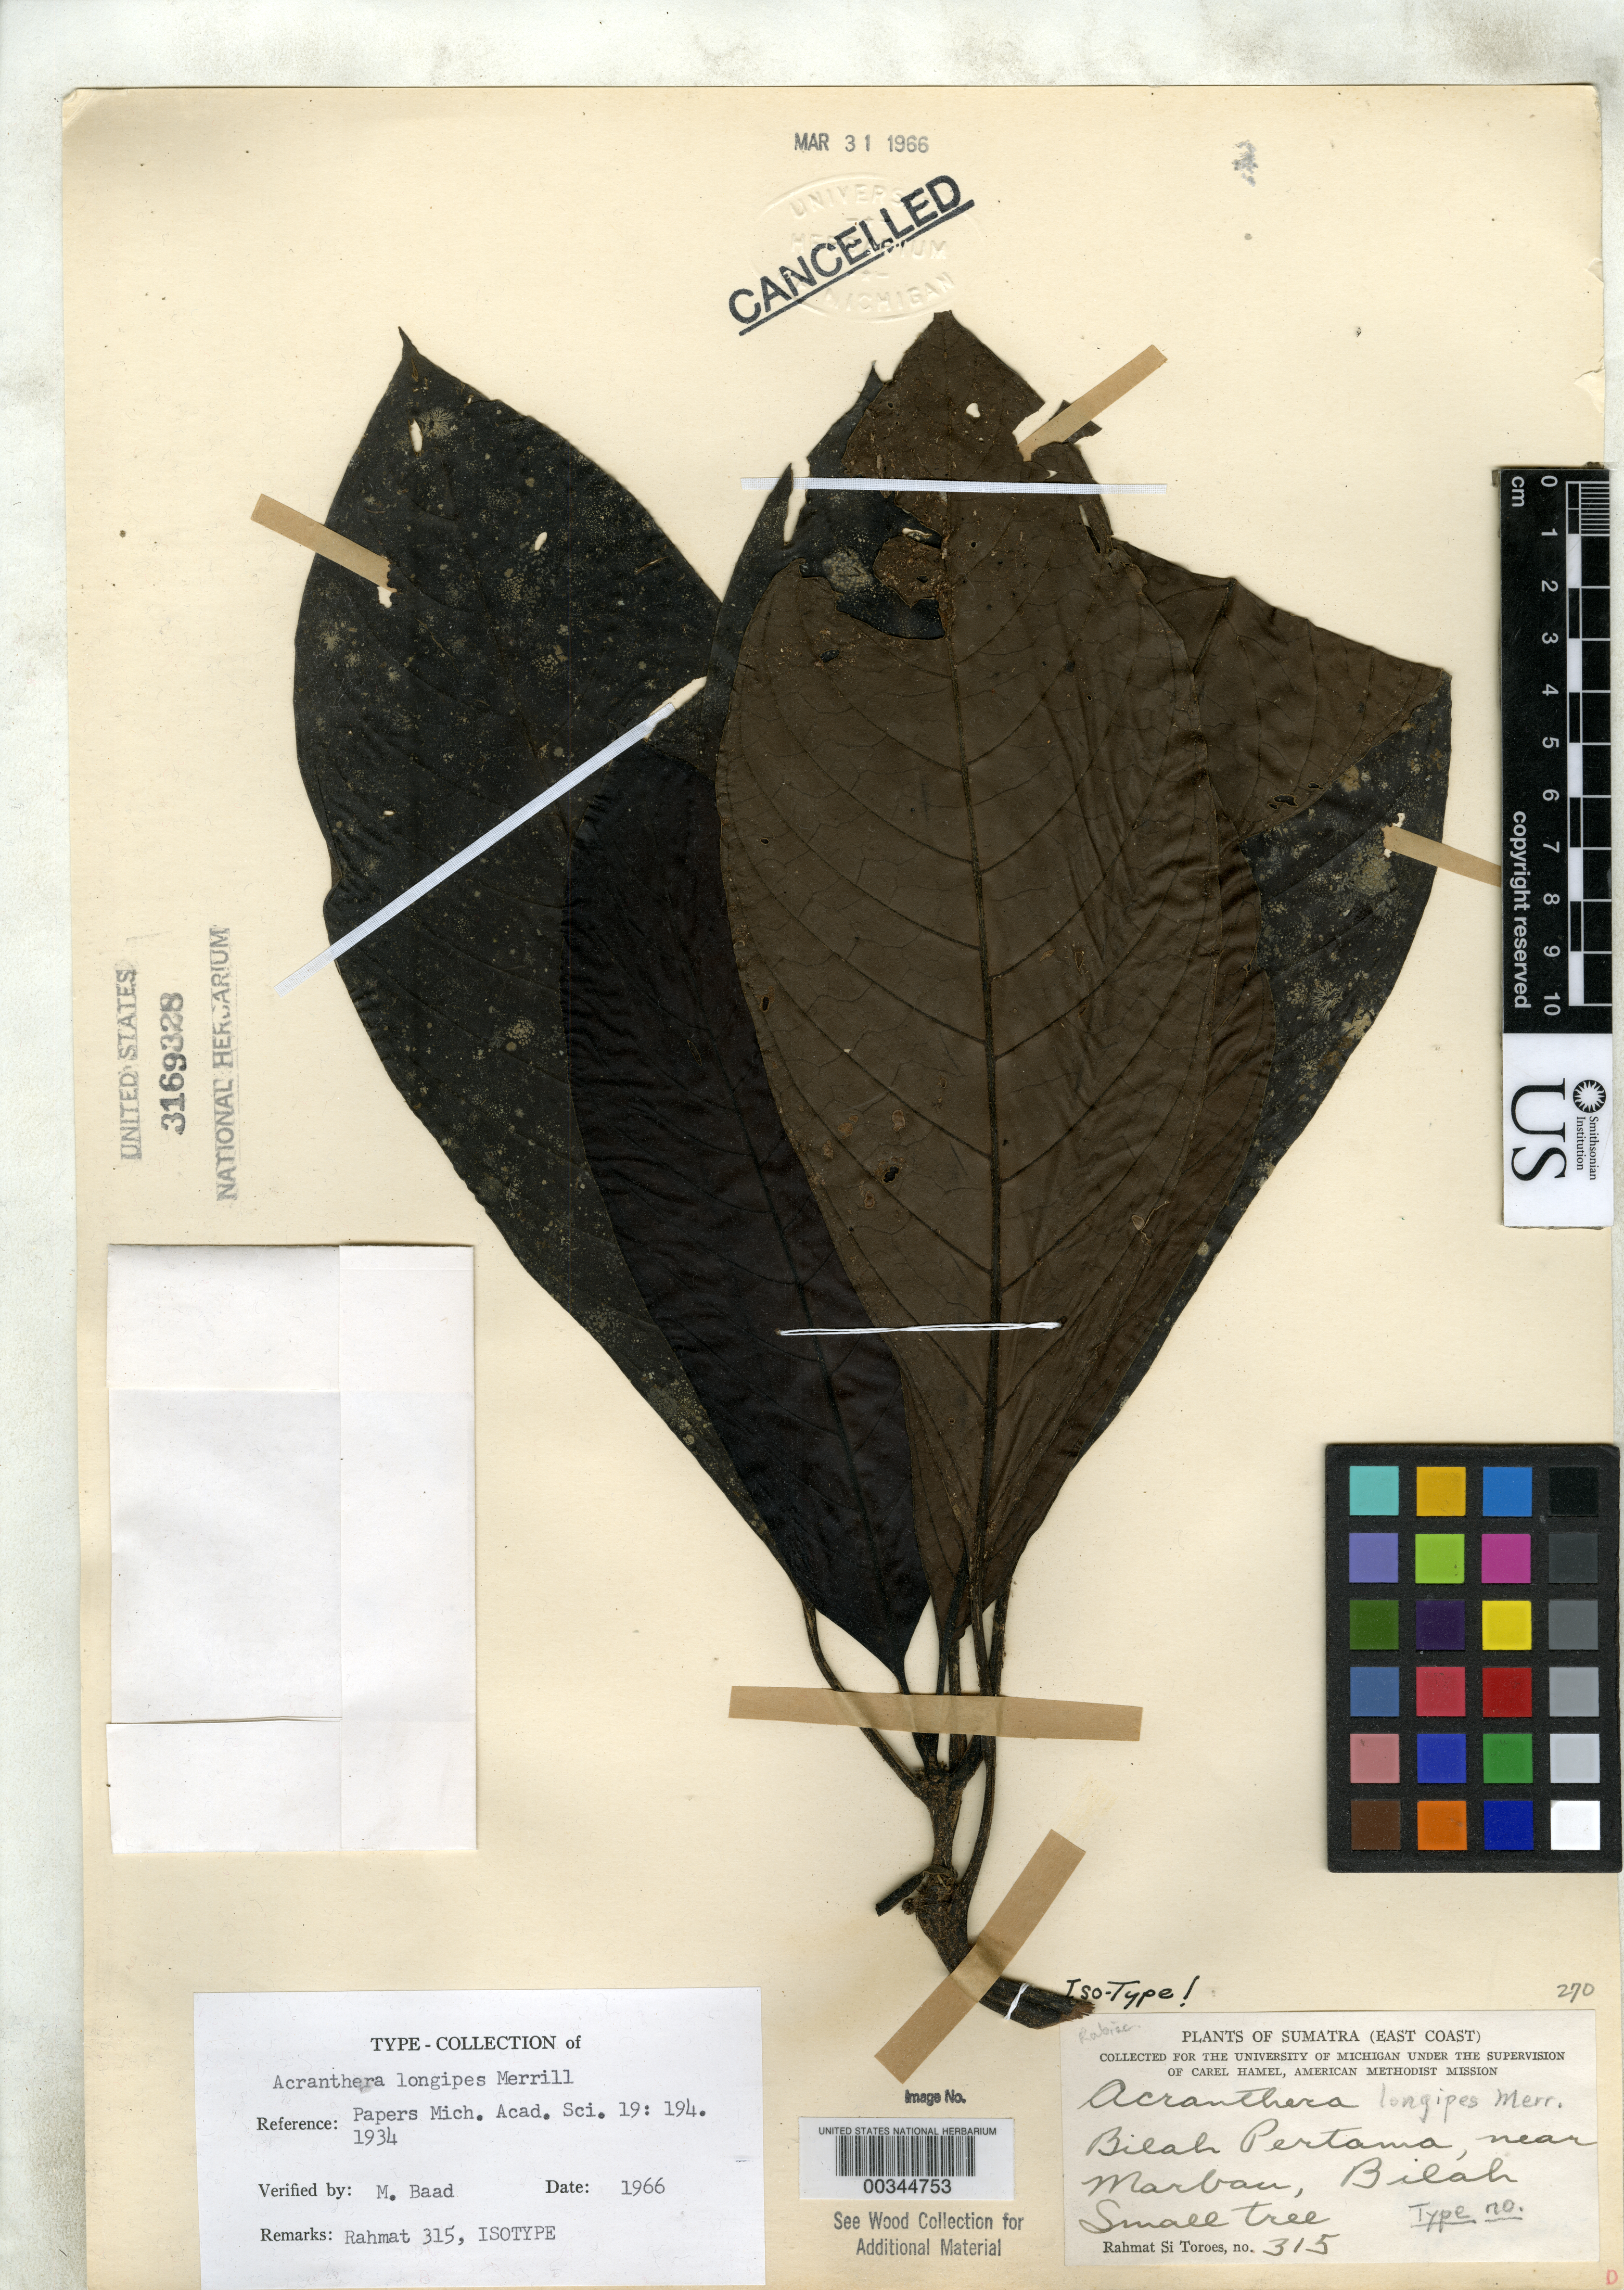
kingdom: Plantae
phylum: Tracheophyta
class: Magnoliopsida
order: Gentianales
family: Rubiaceae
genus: Acranthera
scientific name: Acranthera longipes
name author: Merr.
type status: Isotype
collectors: Rahmat Si Boeea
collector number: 315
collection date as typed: Feb 1928 to -- Mar 1928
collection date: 1928-02/1928-03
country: Indonesia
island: Sumatra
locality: East coast, Bilah Pertama, near Marbau.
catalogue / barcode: US 3169328